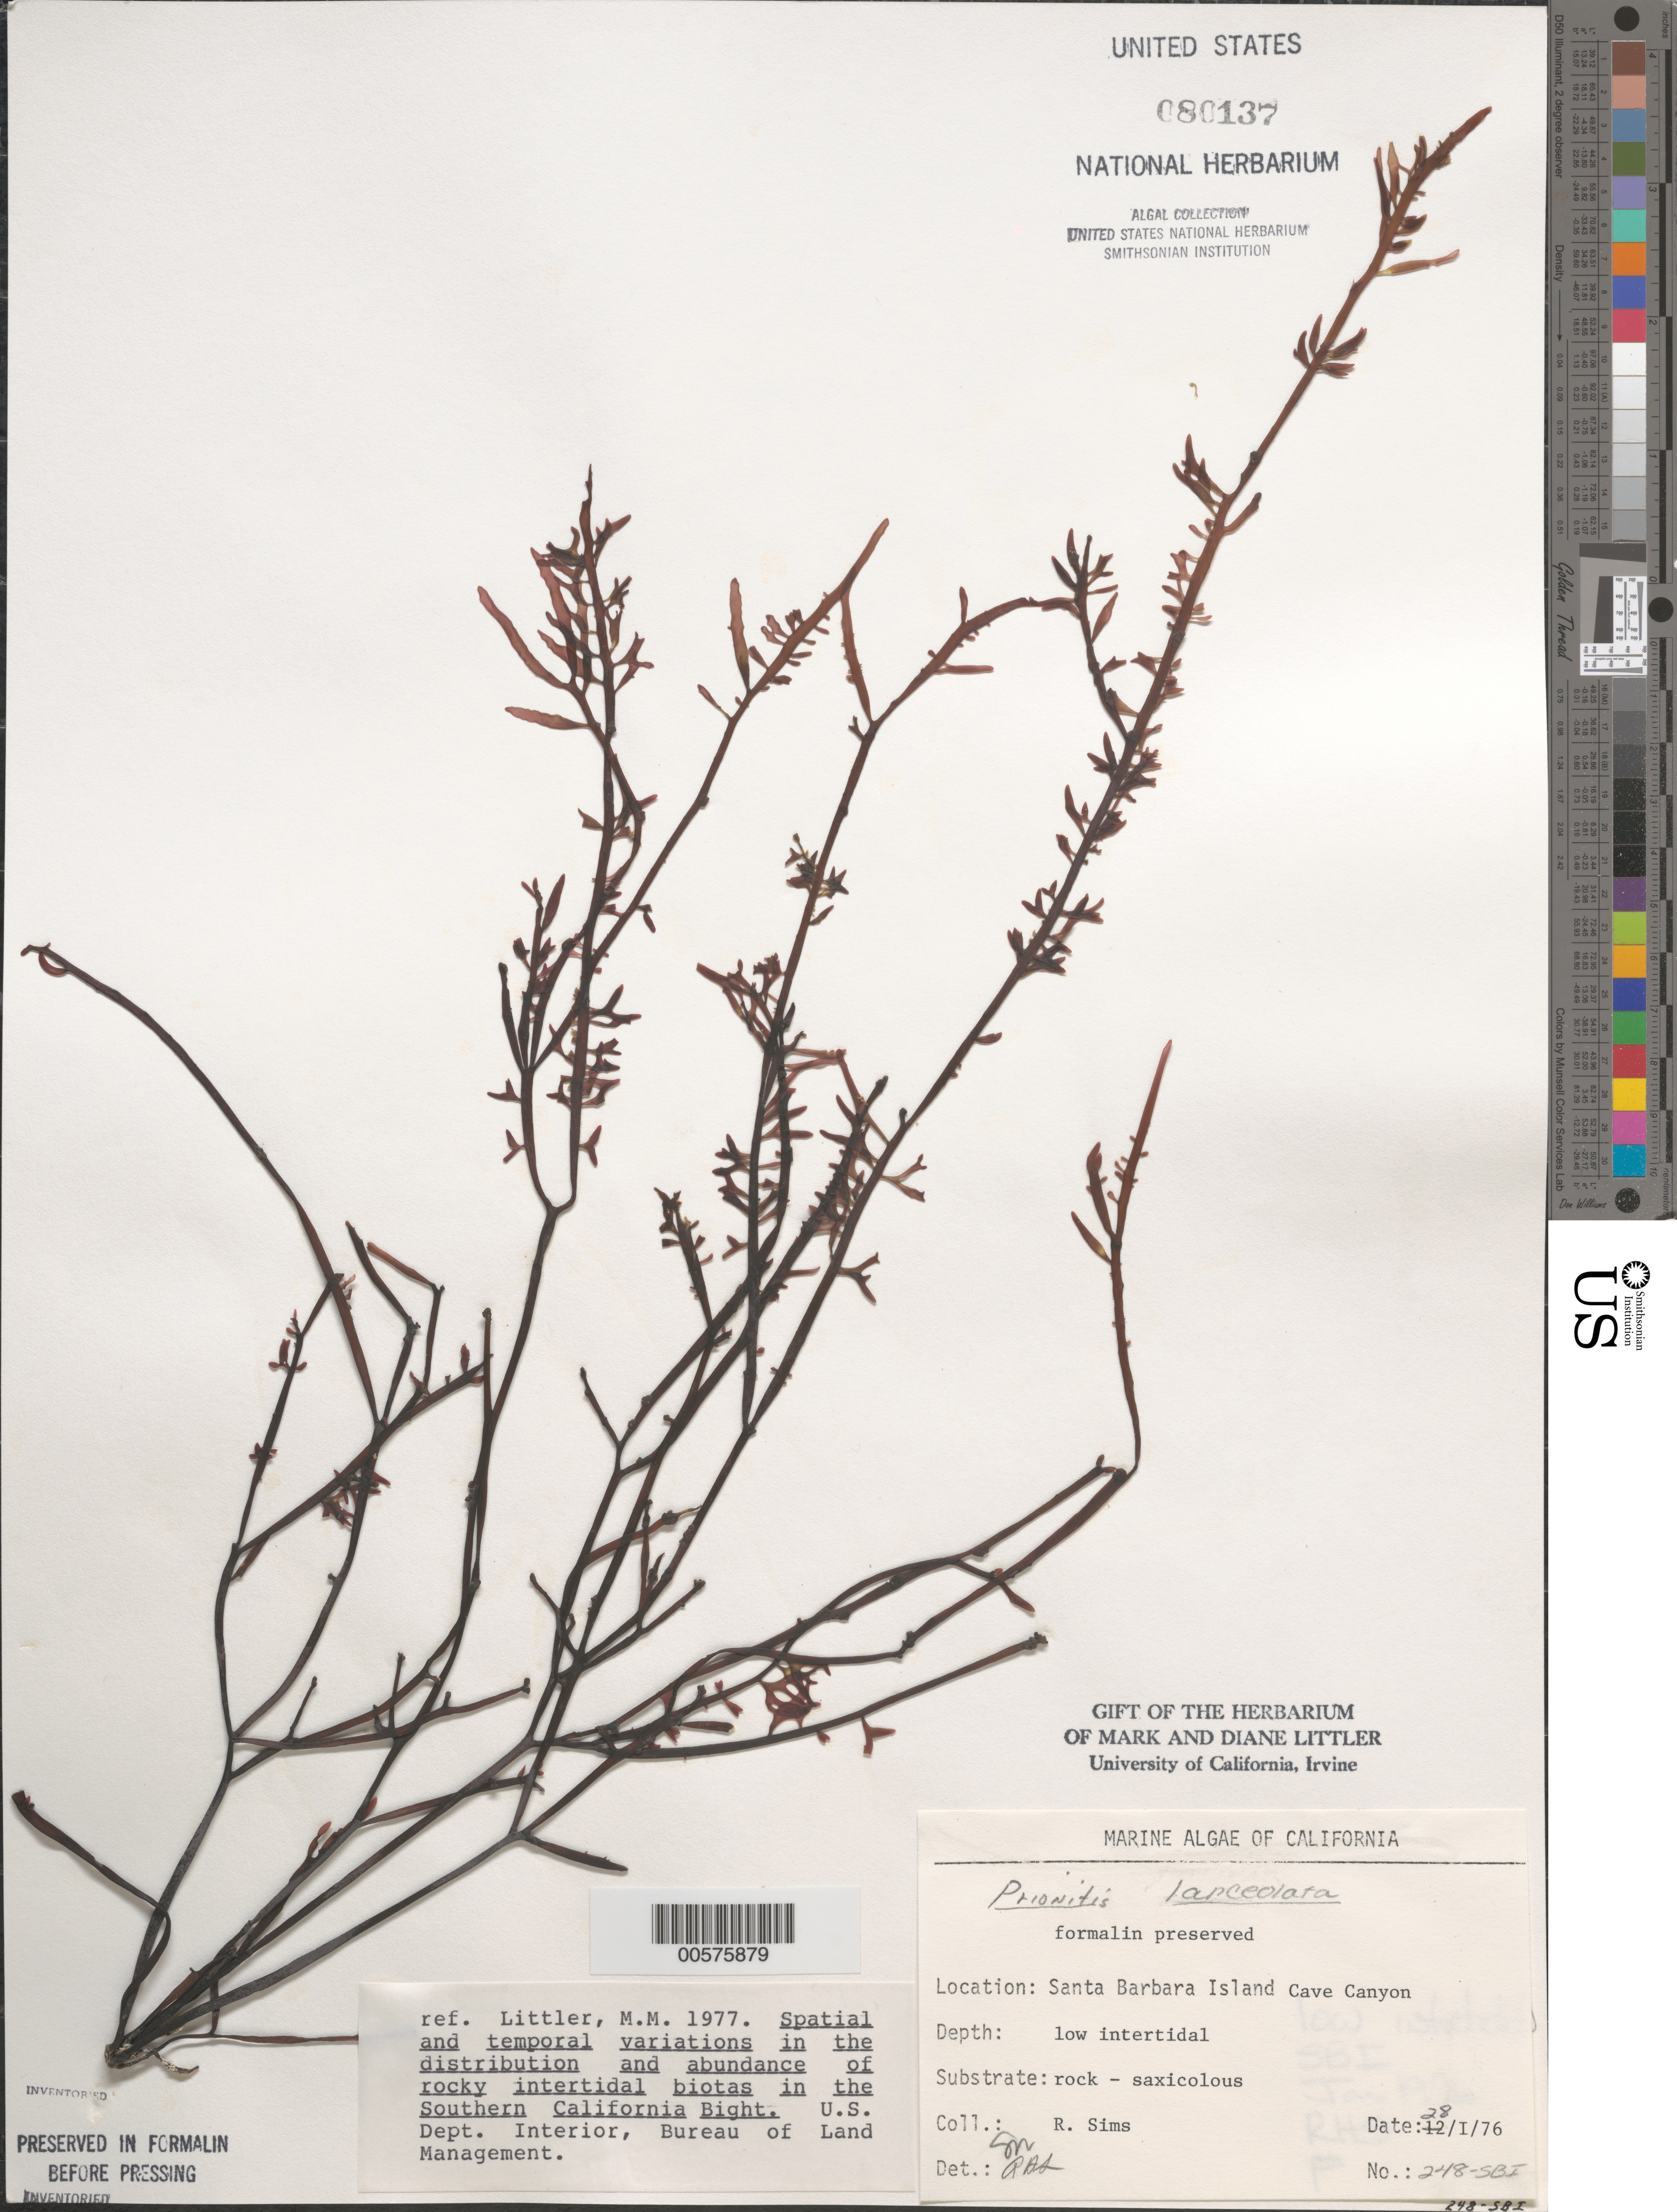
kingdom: Plantae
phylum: Rhodophyta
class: Florideophyceae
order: Cryptonemiales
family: Cryptonemiaceae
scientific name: Prionitis lanceolata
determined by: Sims, Robert H.; Murray, S. N.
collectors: R. H. Sims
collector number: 248-sbi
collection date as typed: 28 Jan 1976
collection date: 1976-01-28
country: United States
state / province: California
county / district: Santa Barbara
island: Santa Barbara Island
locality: Cave Canyon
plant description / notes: BLM-SOCALBIGHT Rocky Intertidal Survey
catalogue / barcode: US 80137